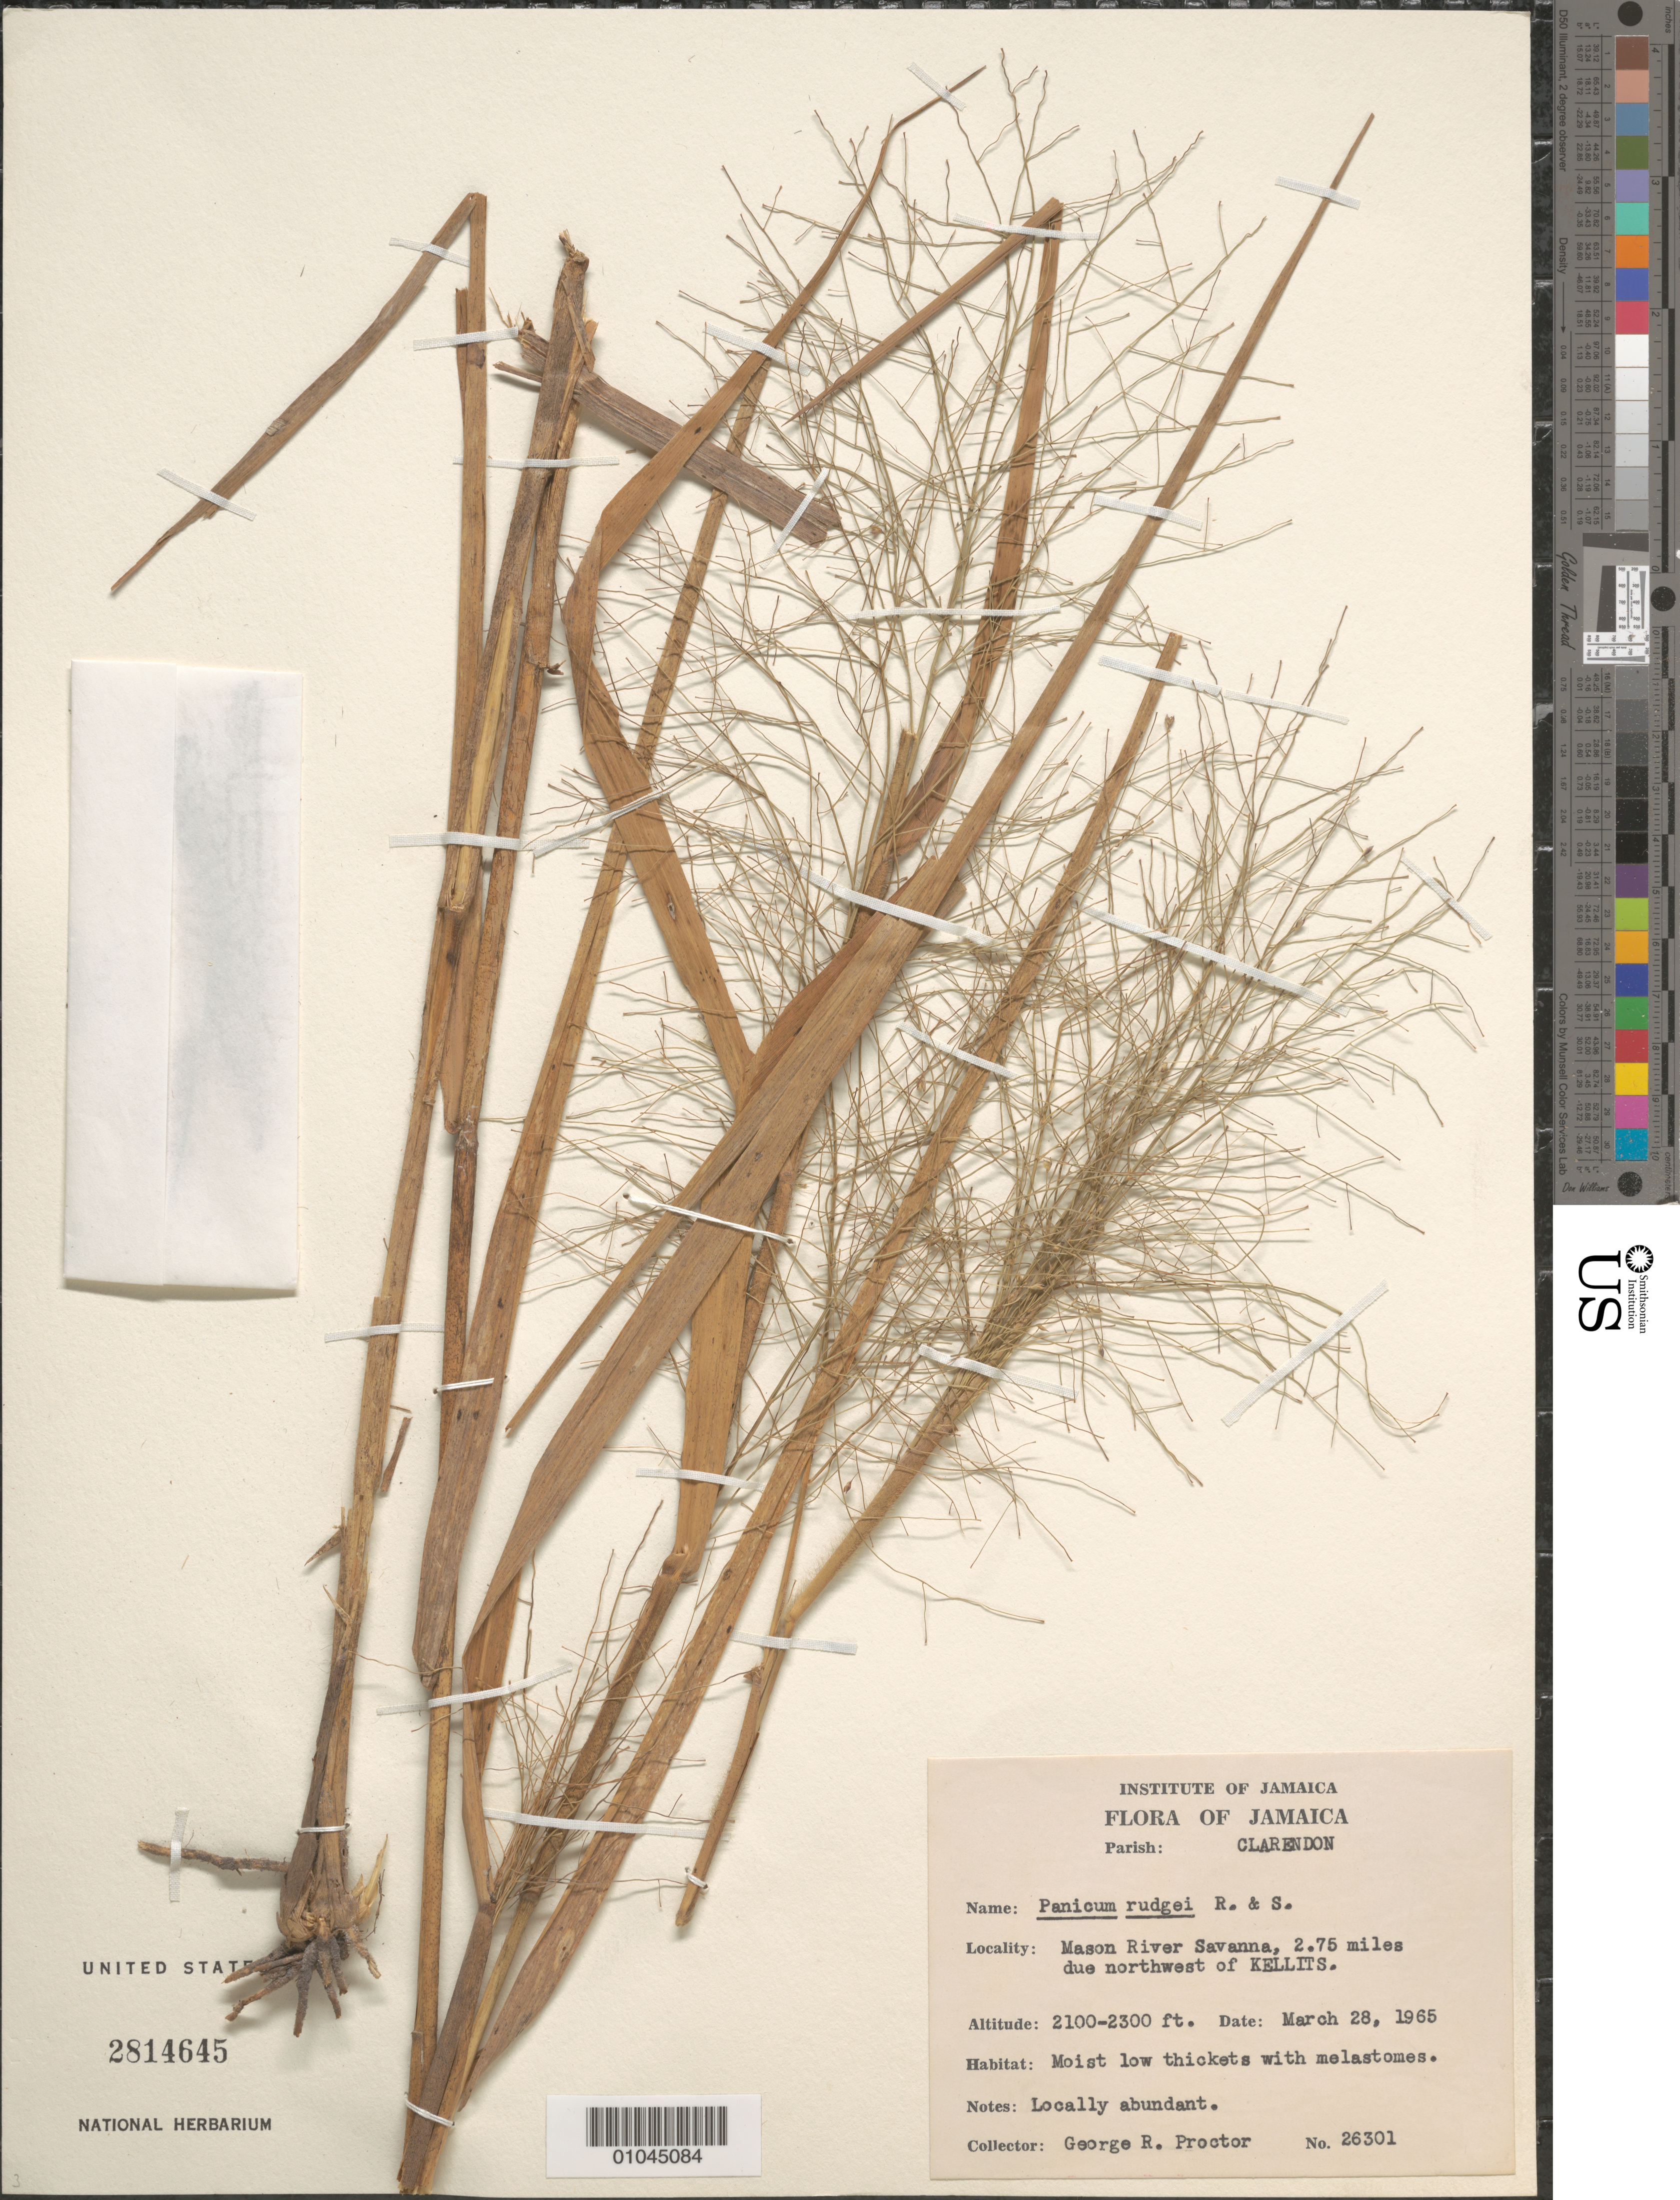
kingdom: Plantae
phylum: Tracheophyta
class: Liliopsida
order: Poales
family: Poaceae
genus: Panicum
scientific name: Panicum rudgei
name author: Roem. & Schult.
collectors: G. R. Proctor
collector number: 26301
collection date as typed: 28 Mar 1965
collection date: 1965-03-28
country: Jamaica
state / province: Clarendon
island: Jamaica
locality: Mason River Savanna, 2.75 miles due NW of Kellits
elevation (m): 640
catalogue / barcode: US 2814645